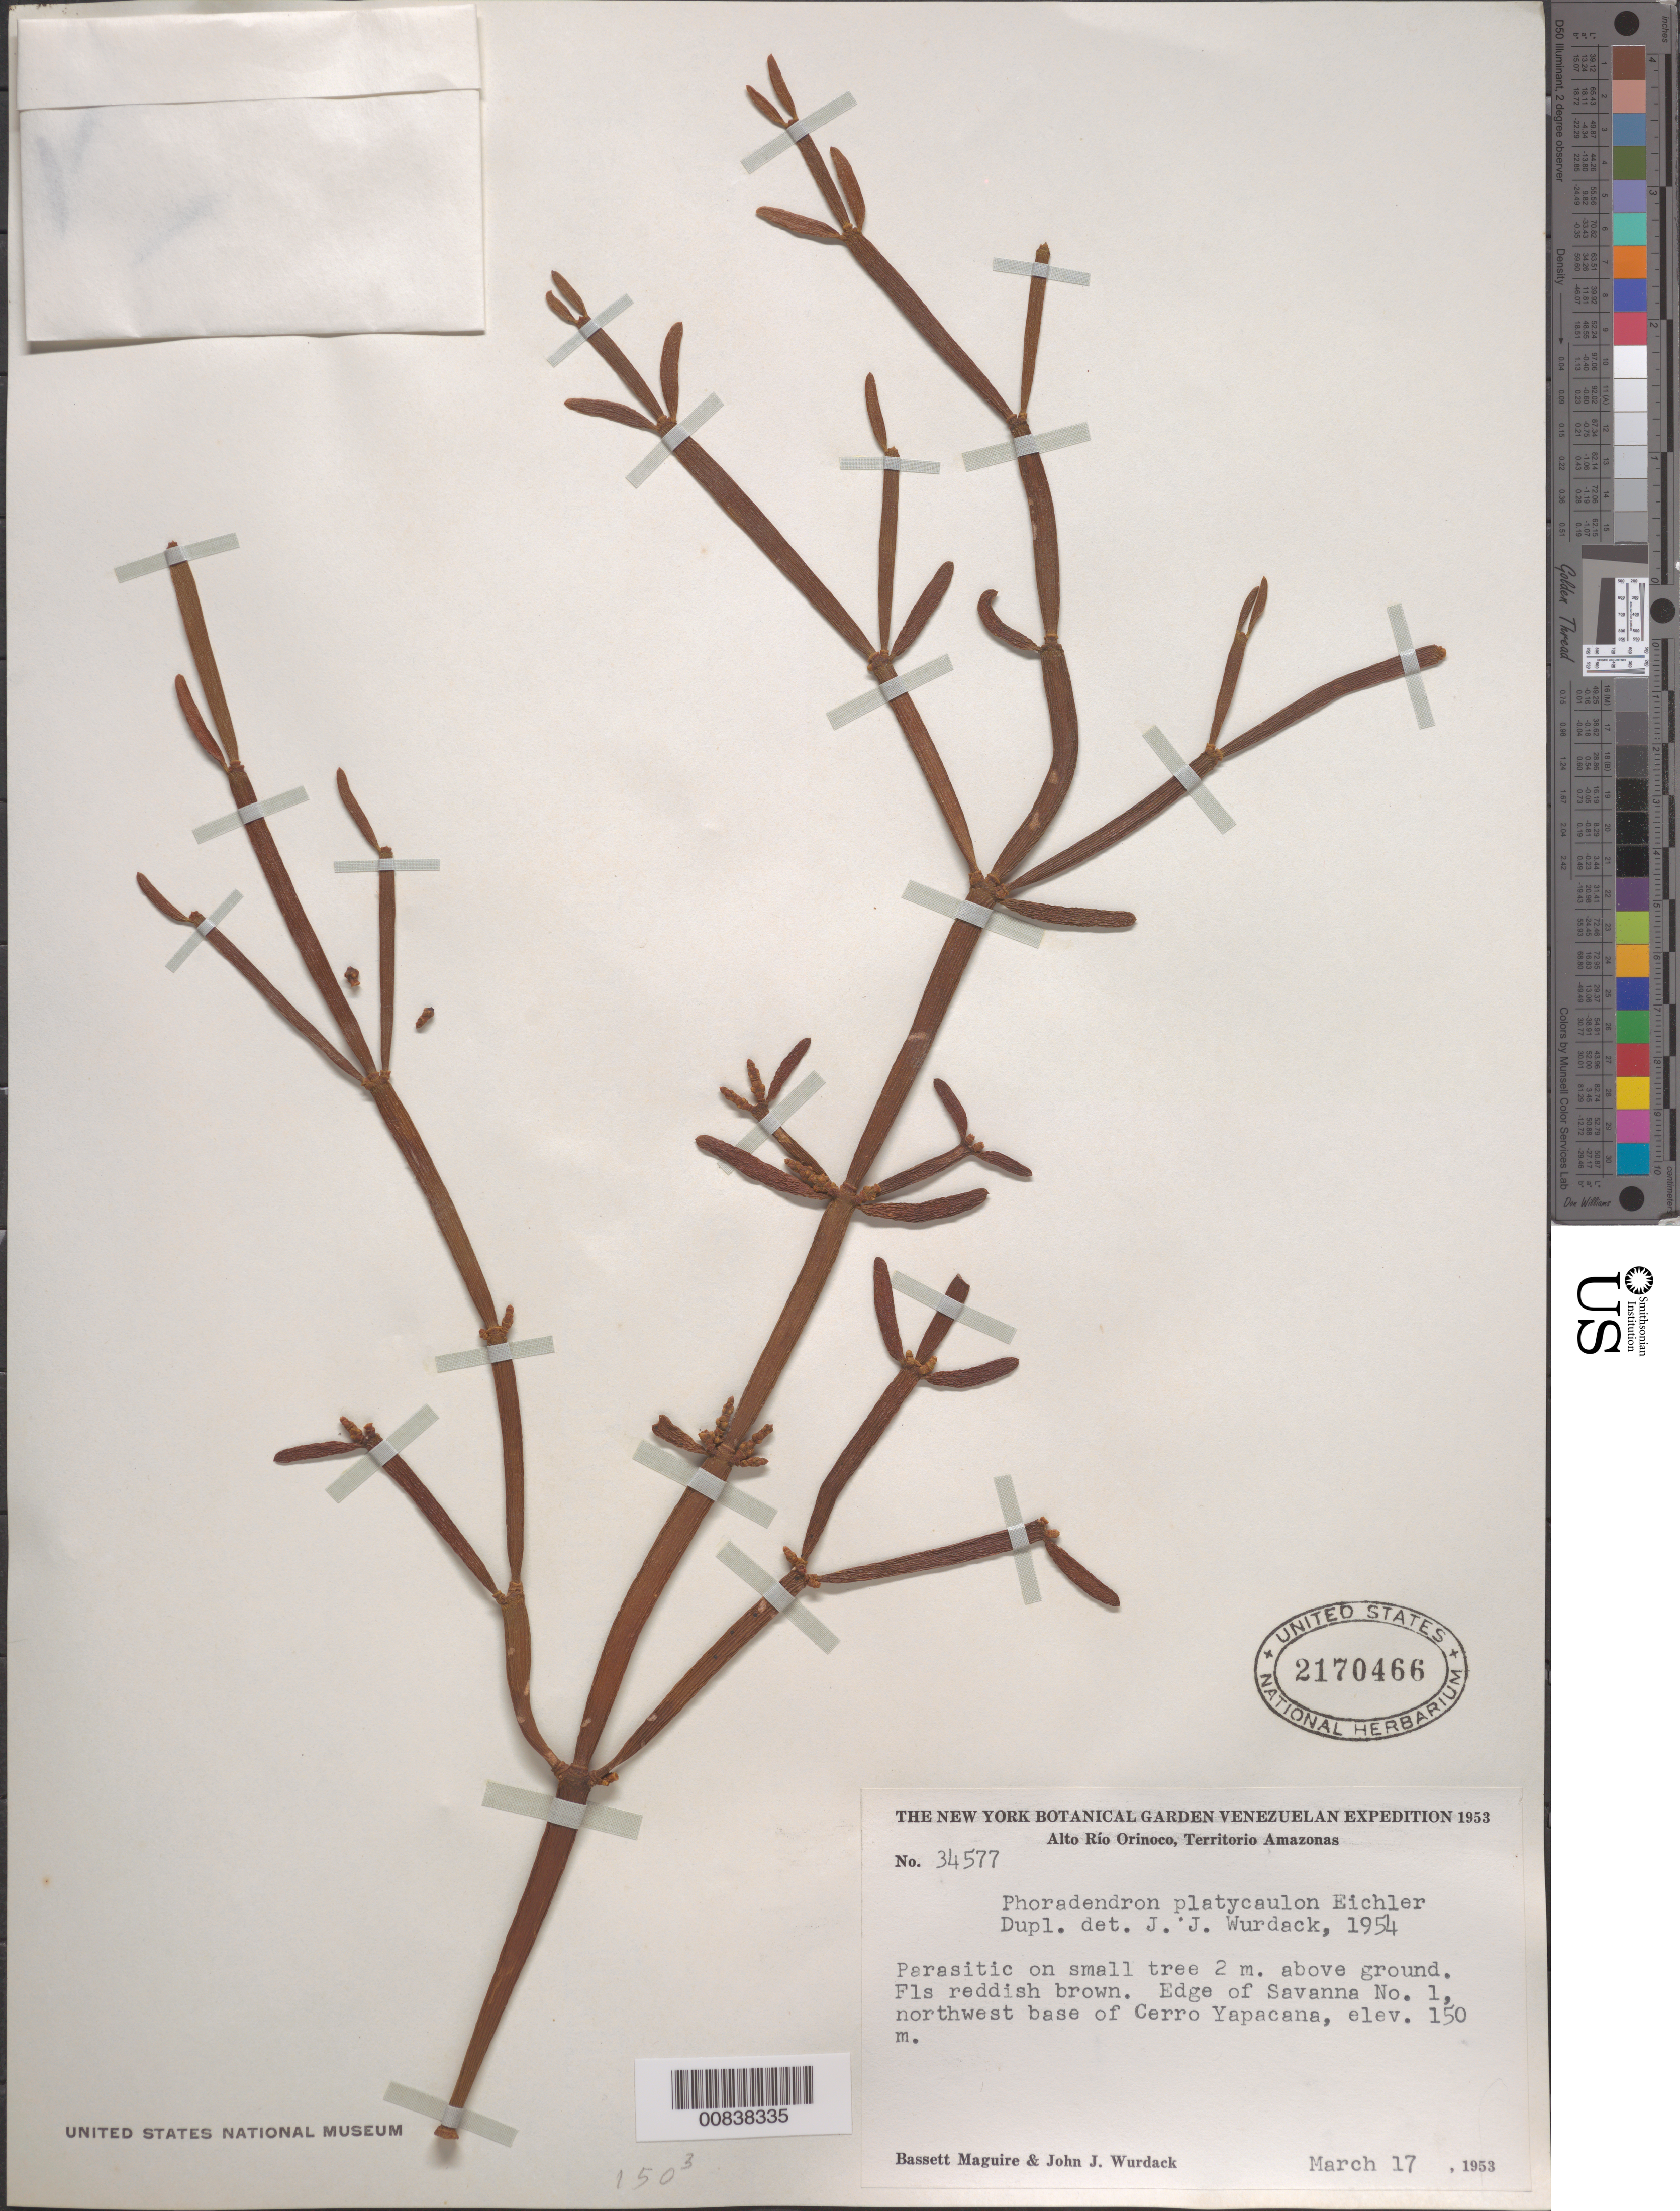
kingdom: Plantae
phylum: Tracheophyta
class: Magnoliopsida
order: Santalales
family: Viscaceae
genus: Phoradendron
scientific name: Phoradendron platycaulon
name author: Eichler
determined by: Wurdack, John J., (US), US (UNITED STATES)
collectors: B. Maguire & J. J. Wurdack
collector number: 34577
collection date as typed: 17-Mar-53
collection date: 1953-03-17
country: Venezuela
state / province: Amazonas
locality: Alto Río Orinoco, Cerro Yapacána, NW base, Savanna I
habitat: Edge of savanna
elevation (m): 150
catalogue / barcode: US 2170466